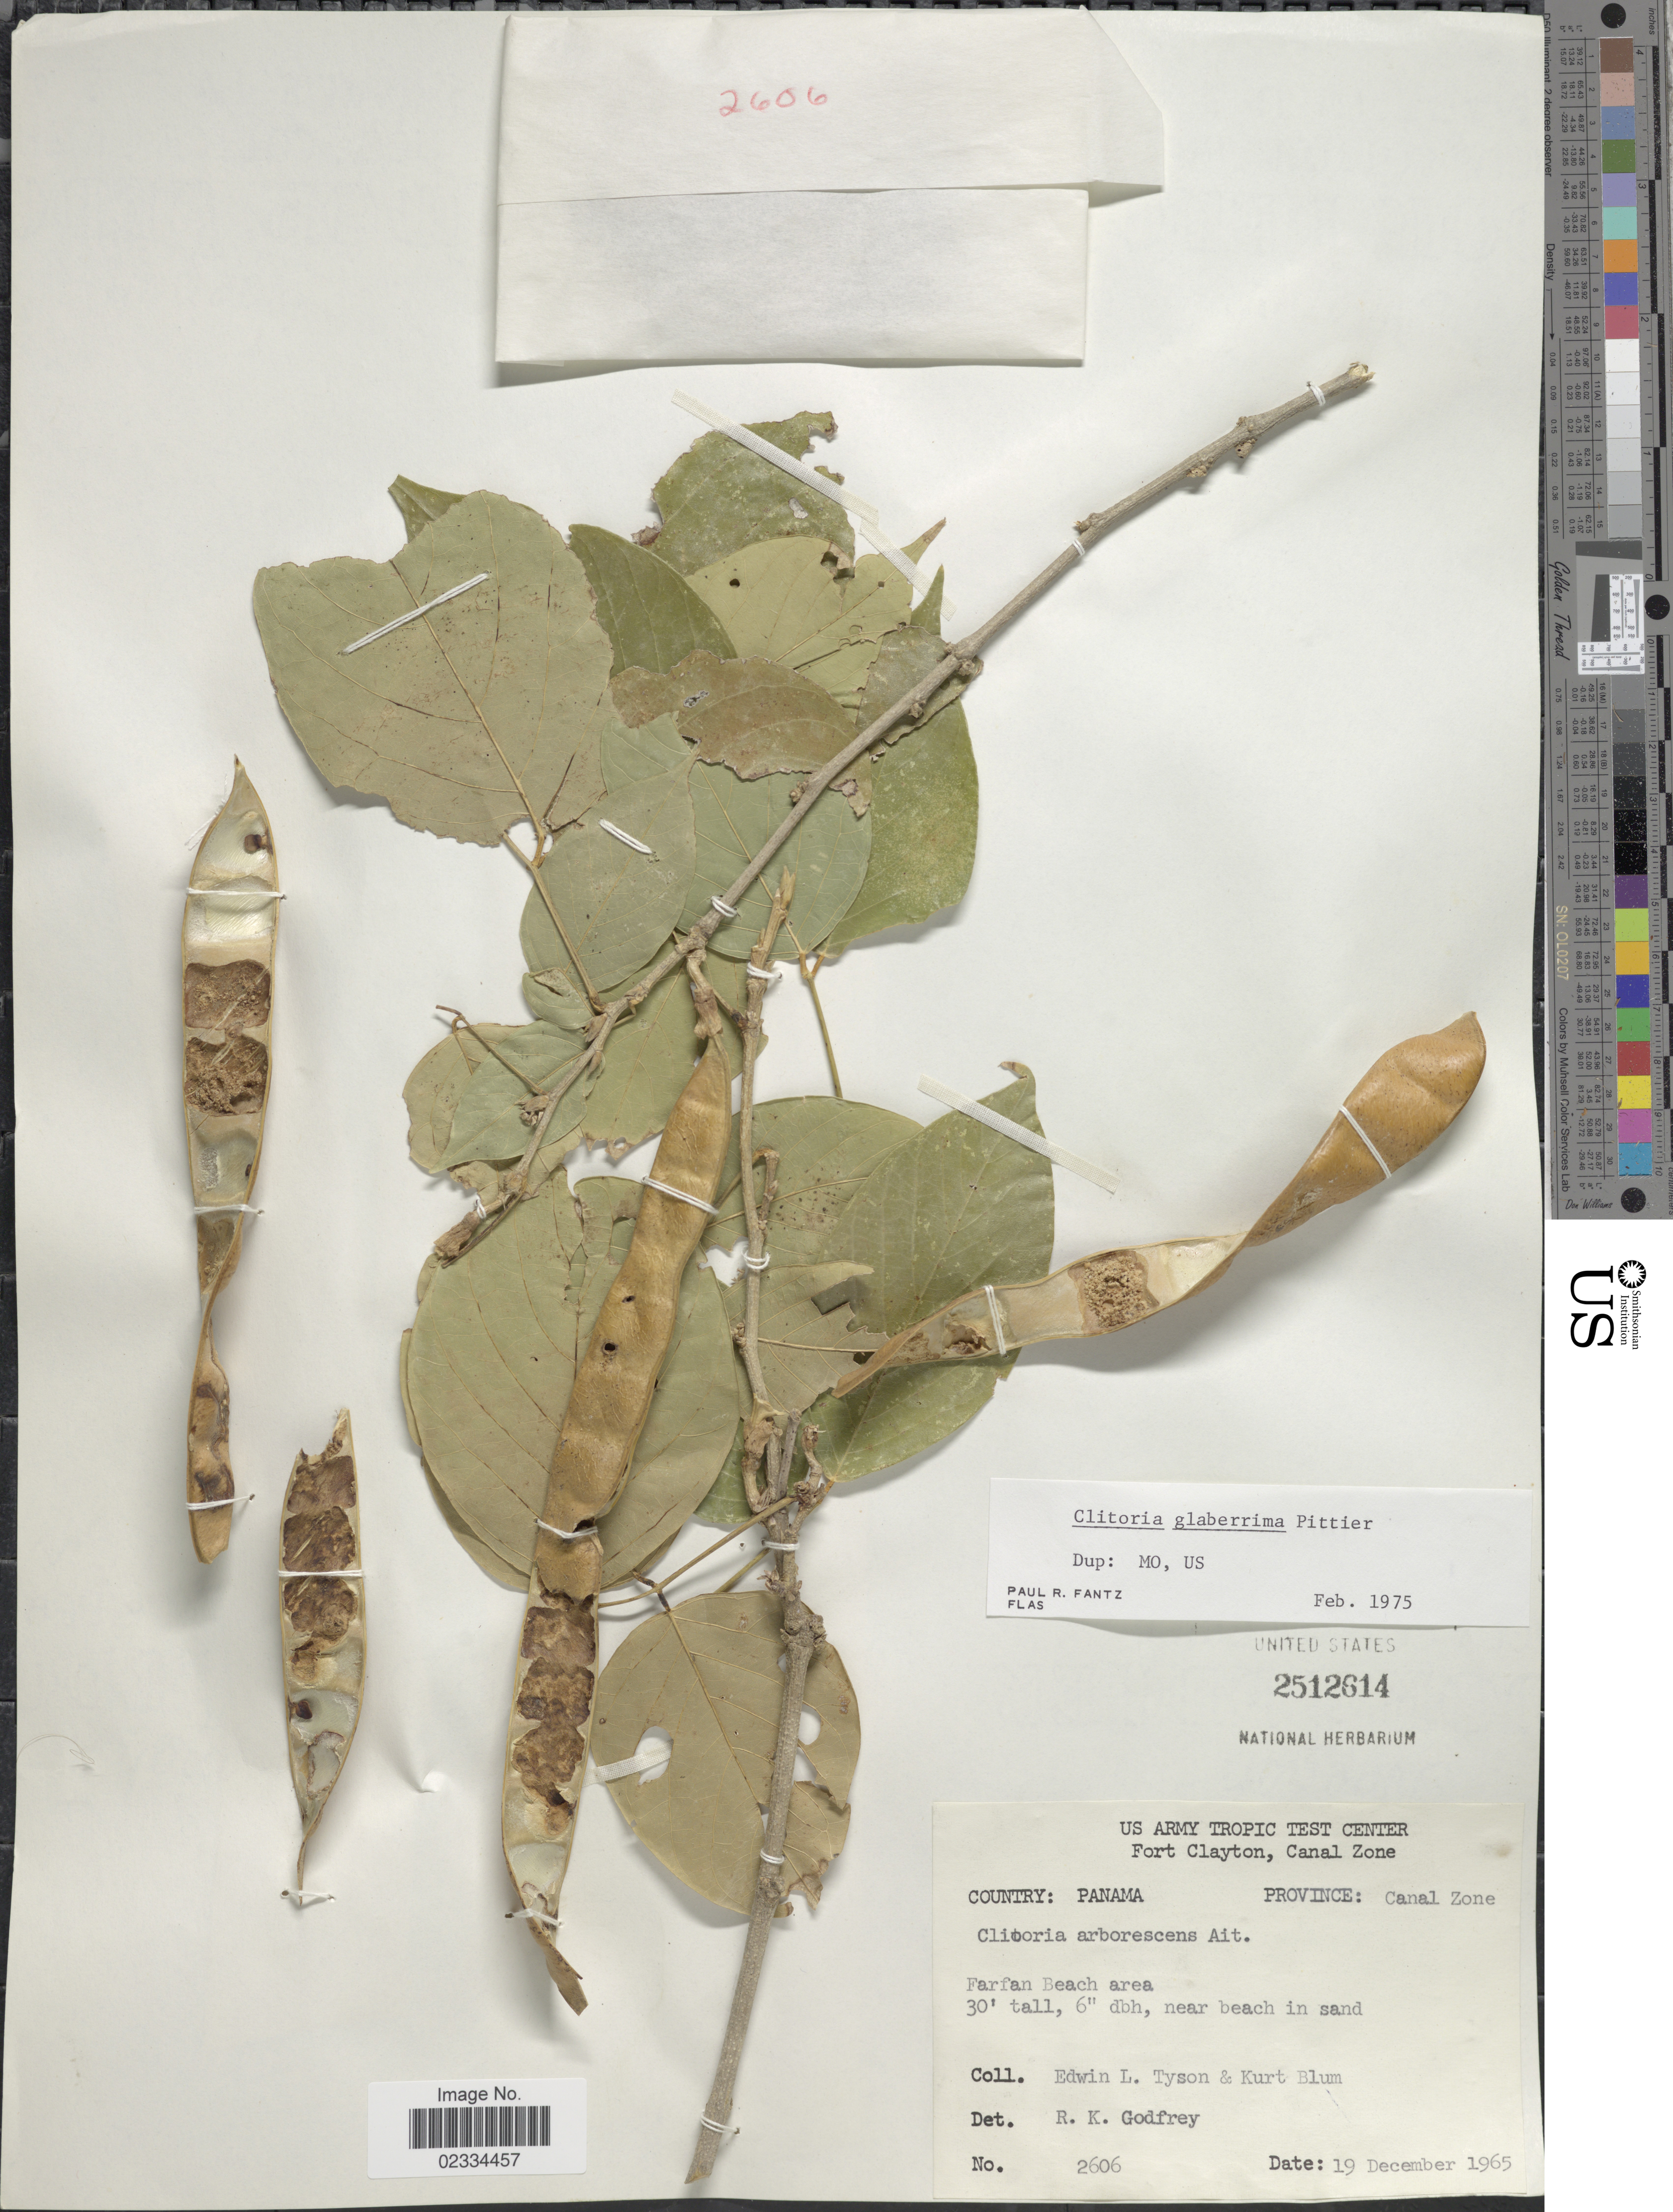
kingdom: Plantae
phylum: Tracheophyta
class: Magnoliopsida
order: Fabales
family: Fabaceae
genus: Clitoria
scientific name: Clitoria glaberrima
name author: Pittier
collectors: E. L. Tyson & K. E. Blum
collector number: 2606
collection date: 1965-12-19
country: Panama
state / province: Colón / Panamá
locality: Fort Clayton, Canal Zone, Farfan Beach area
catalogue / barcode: US 2512614